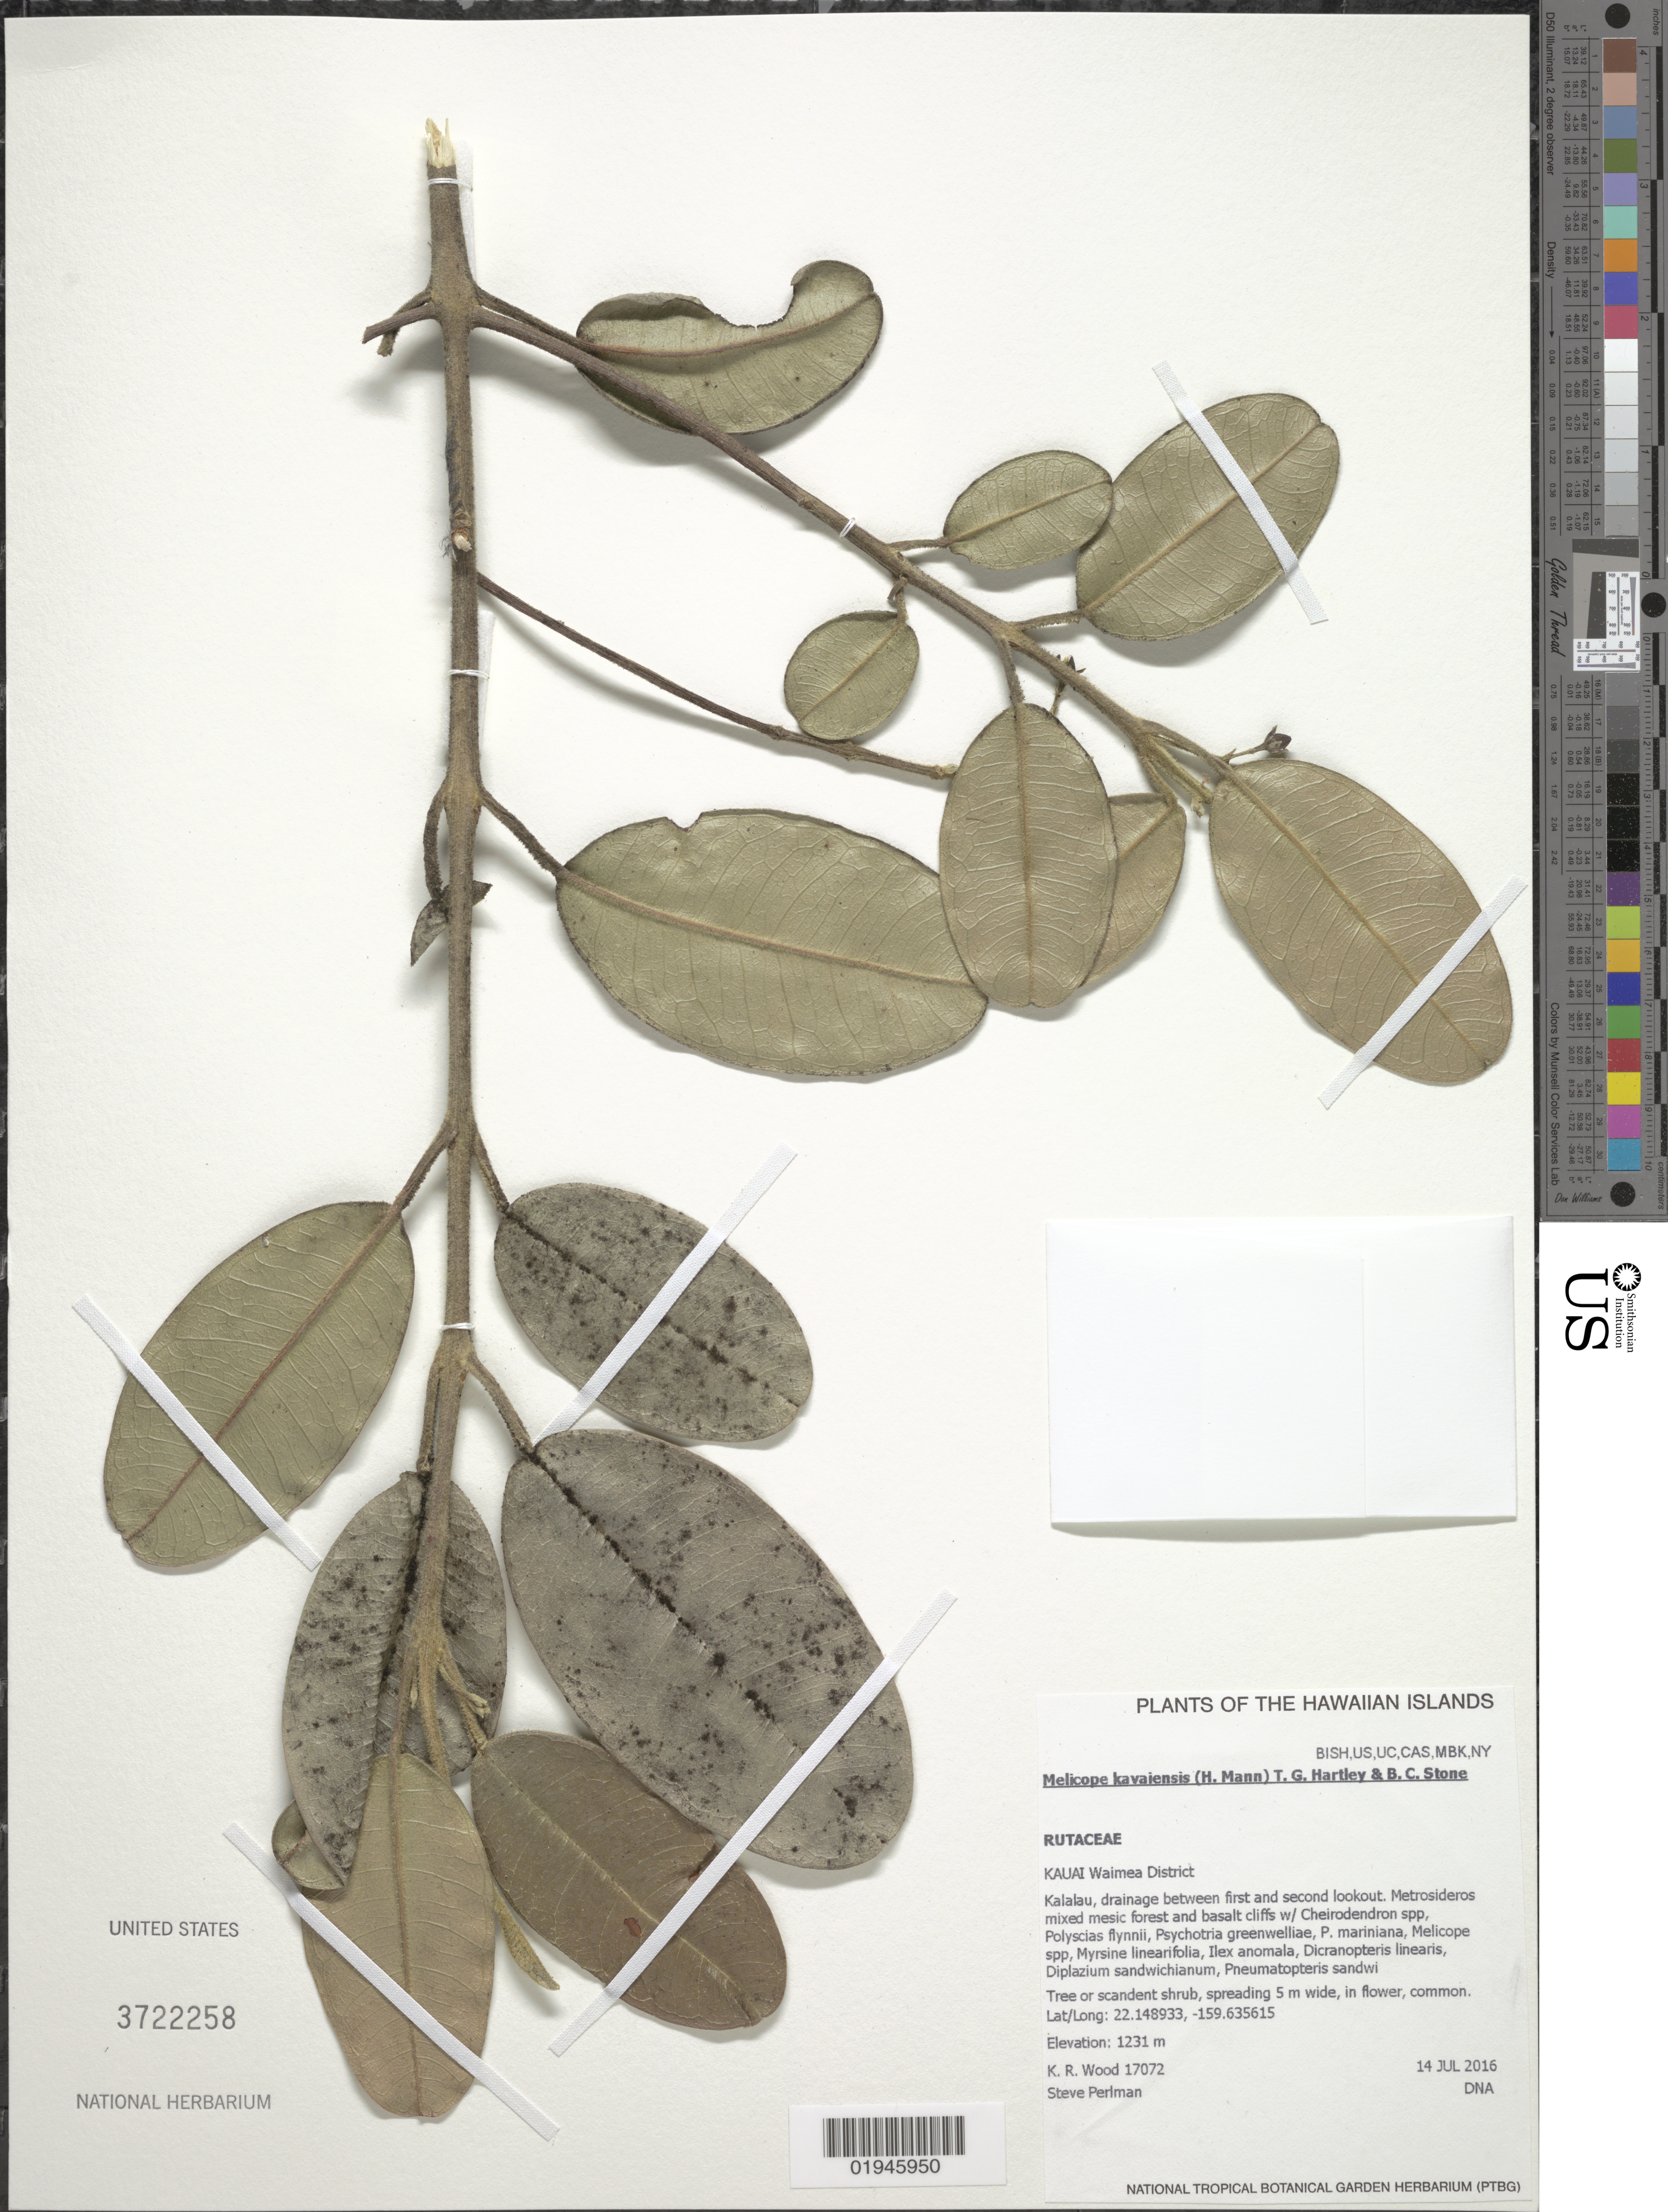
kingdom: Plantae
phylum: Tracheophyta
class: Magnoliopsida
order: Sapindales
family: Rutaceae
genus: Melicope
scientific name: Melicope kavaiensis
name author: (H. Mann) T.G. Hartley & B.C. Stone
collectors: K. R. Wood & S. P. Perlman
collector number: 17072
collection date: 2016-07-14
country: United States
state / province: Hawaii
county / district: Kauai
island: Kaua'i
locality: Waimea District, Kalalau, drainage between first and seocnd lookout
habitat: Mixed mesic forest and basalt cliffs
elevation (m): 1231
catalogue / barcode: US 3722258